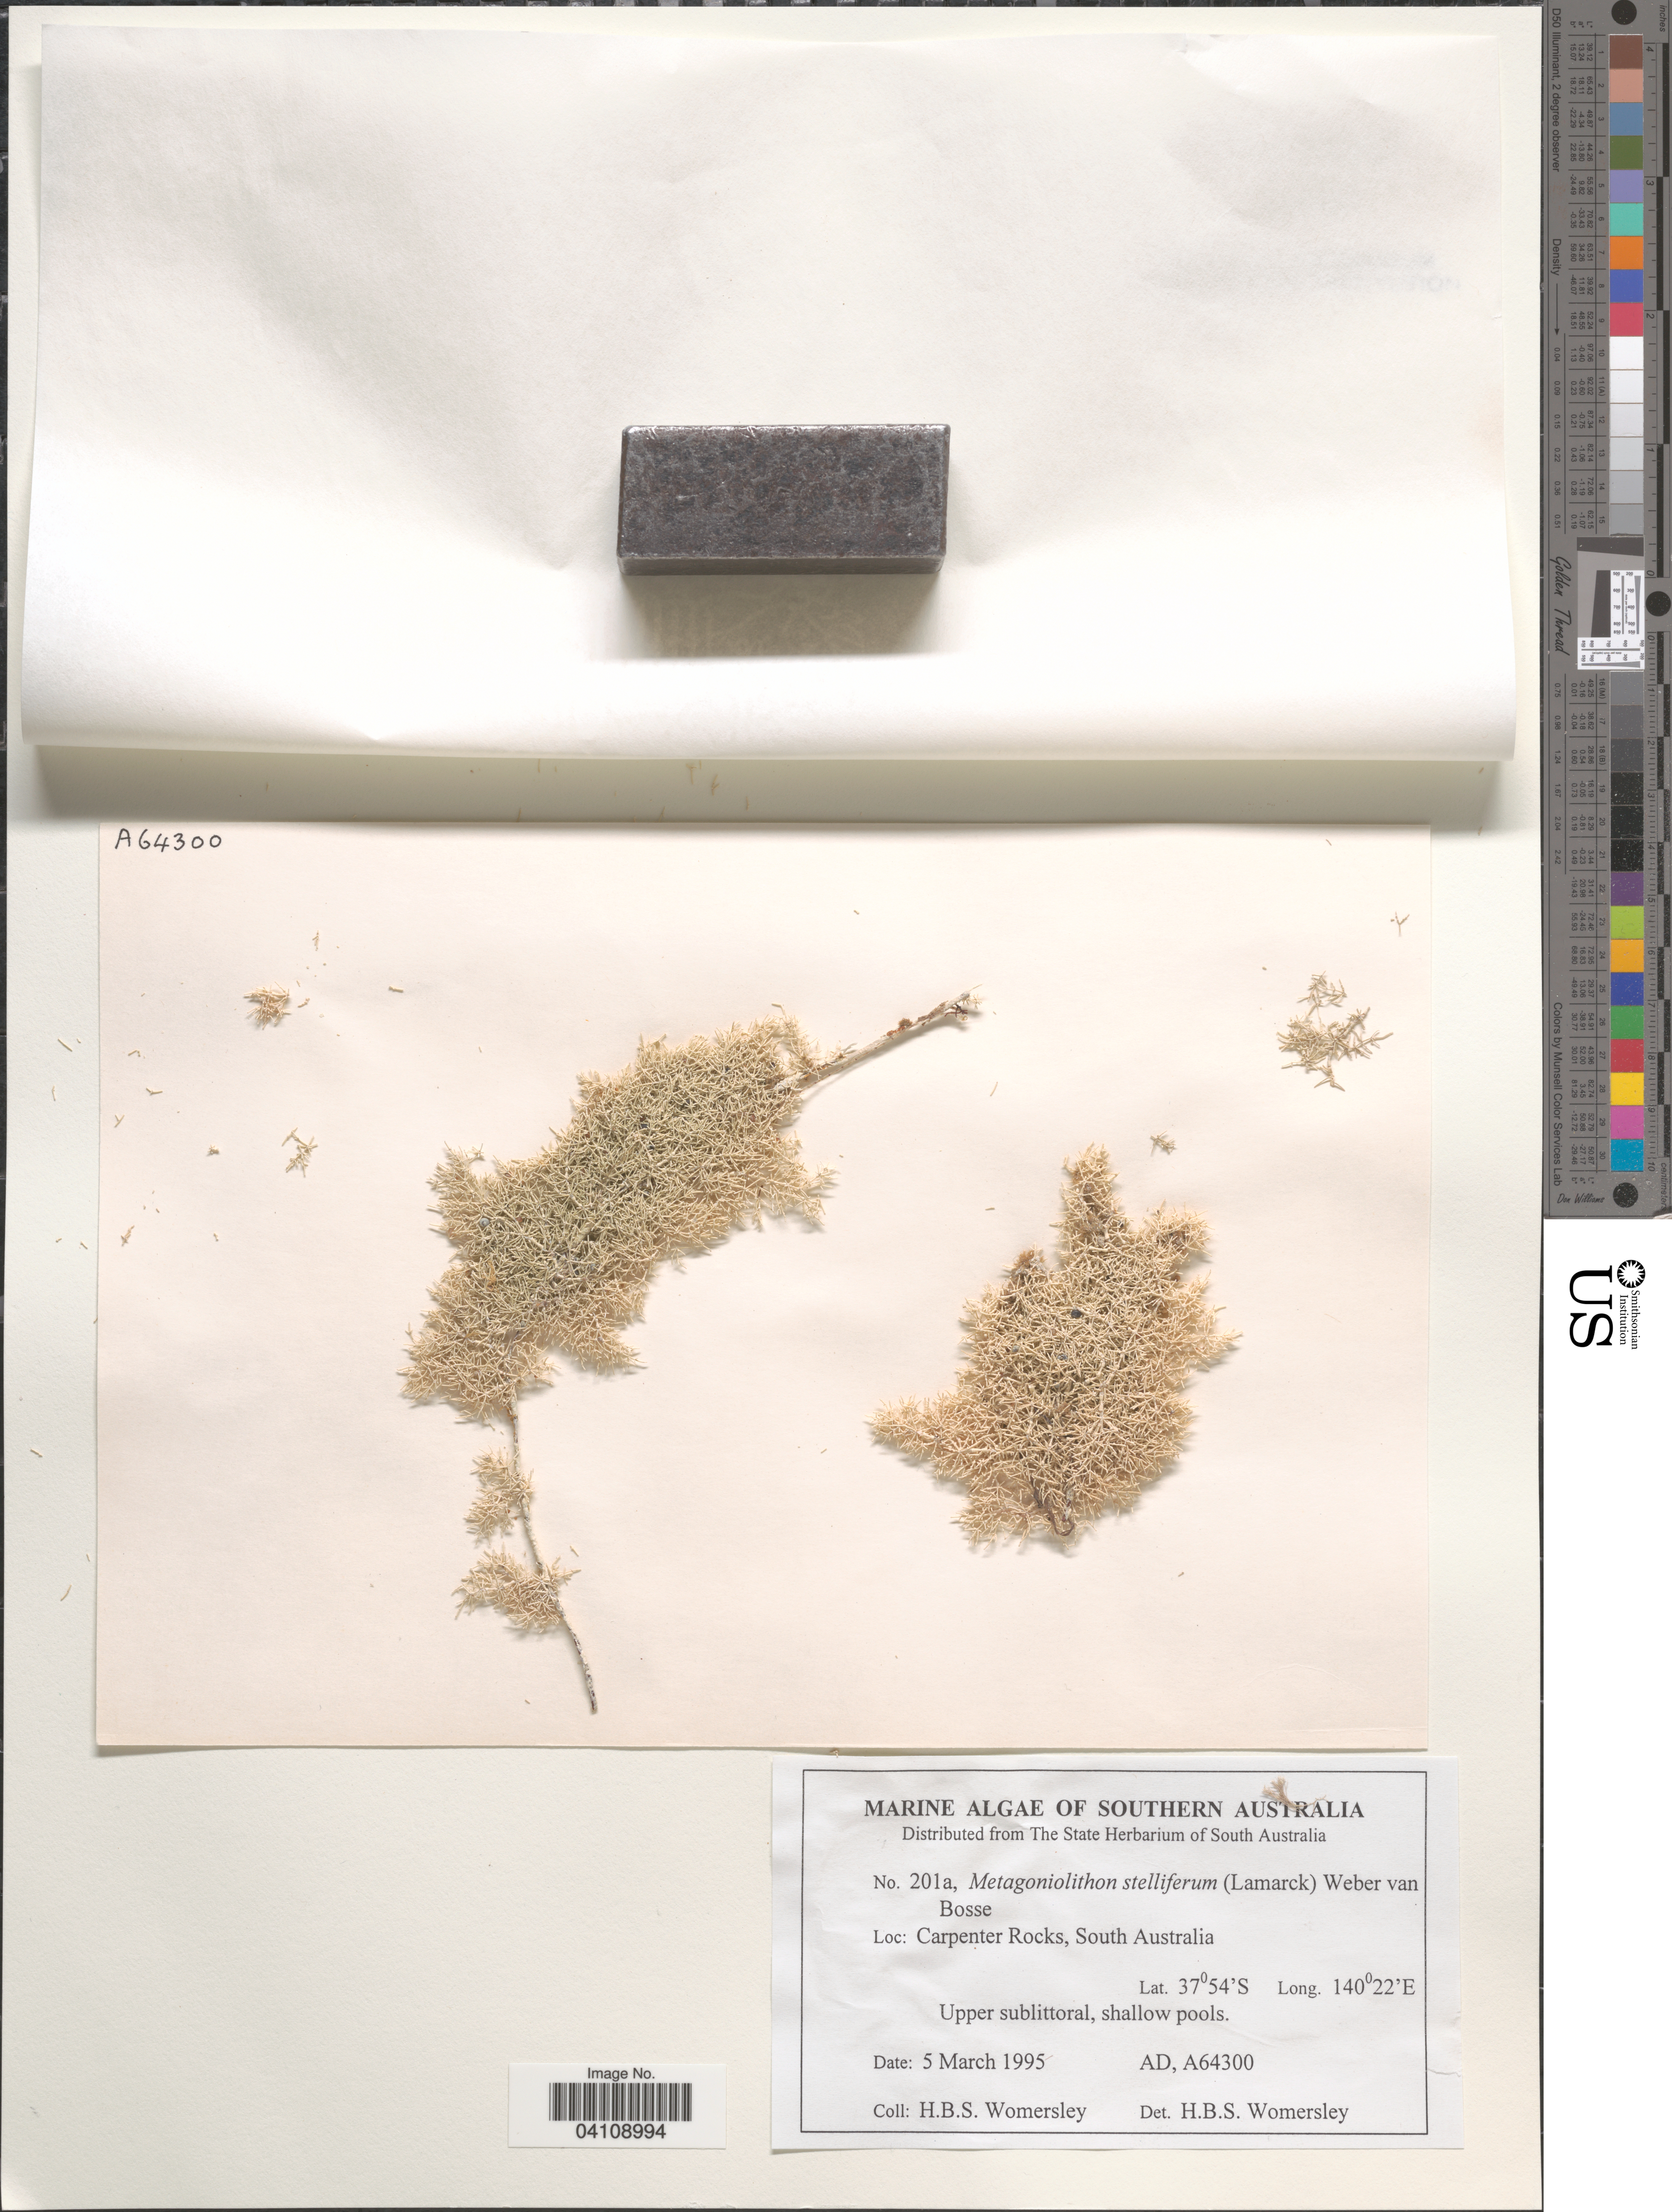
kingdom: Plantae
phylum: Rhodophyta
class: Florideophyceae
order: Corallinales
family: Porolithaceae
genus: Metagoniolithon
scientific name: Metagoniolithon stelliferum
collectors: H. B. S. Womersley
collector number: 201a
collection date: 1995-03-05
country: Australia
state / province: South Australia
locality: Southern Australia. Carpenter Rocks.